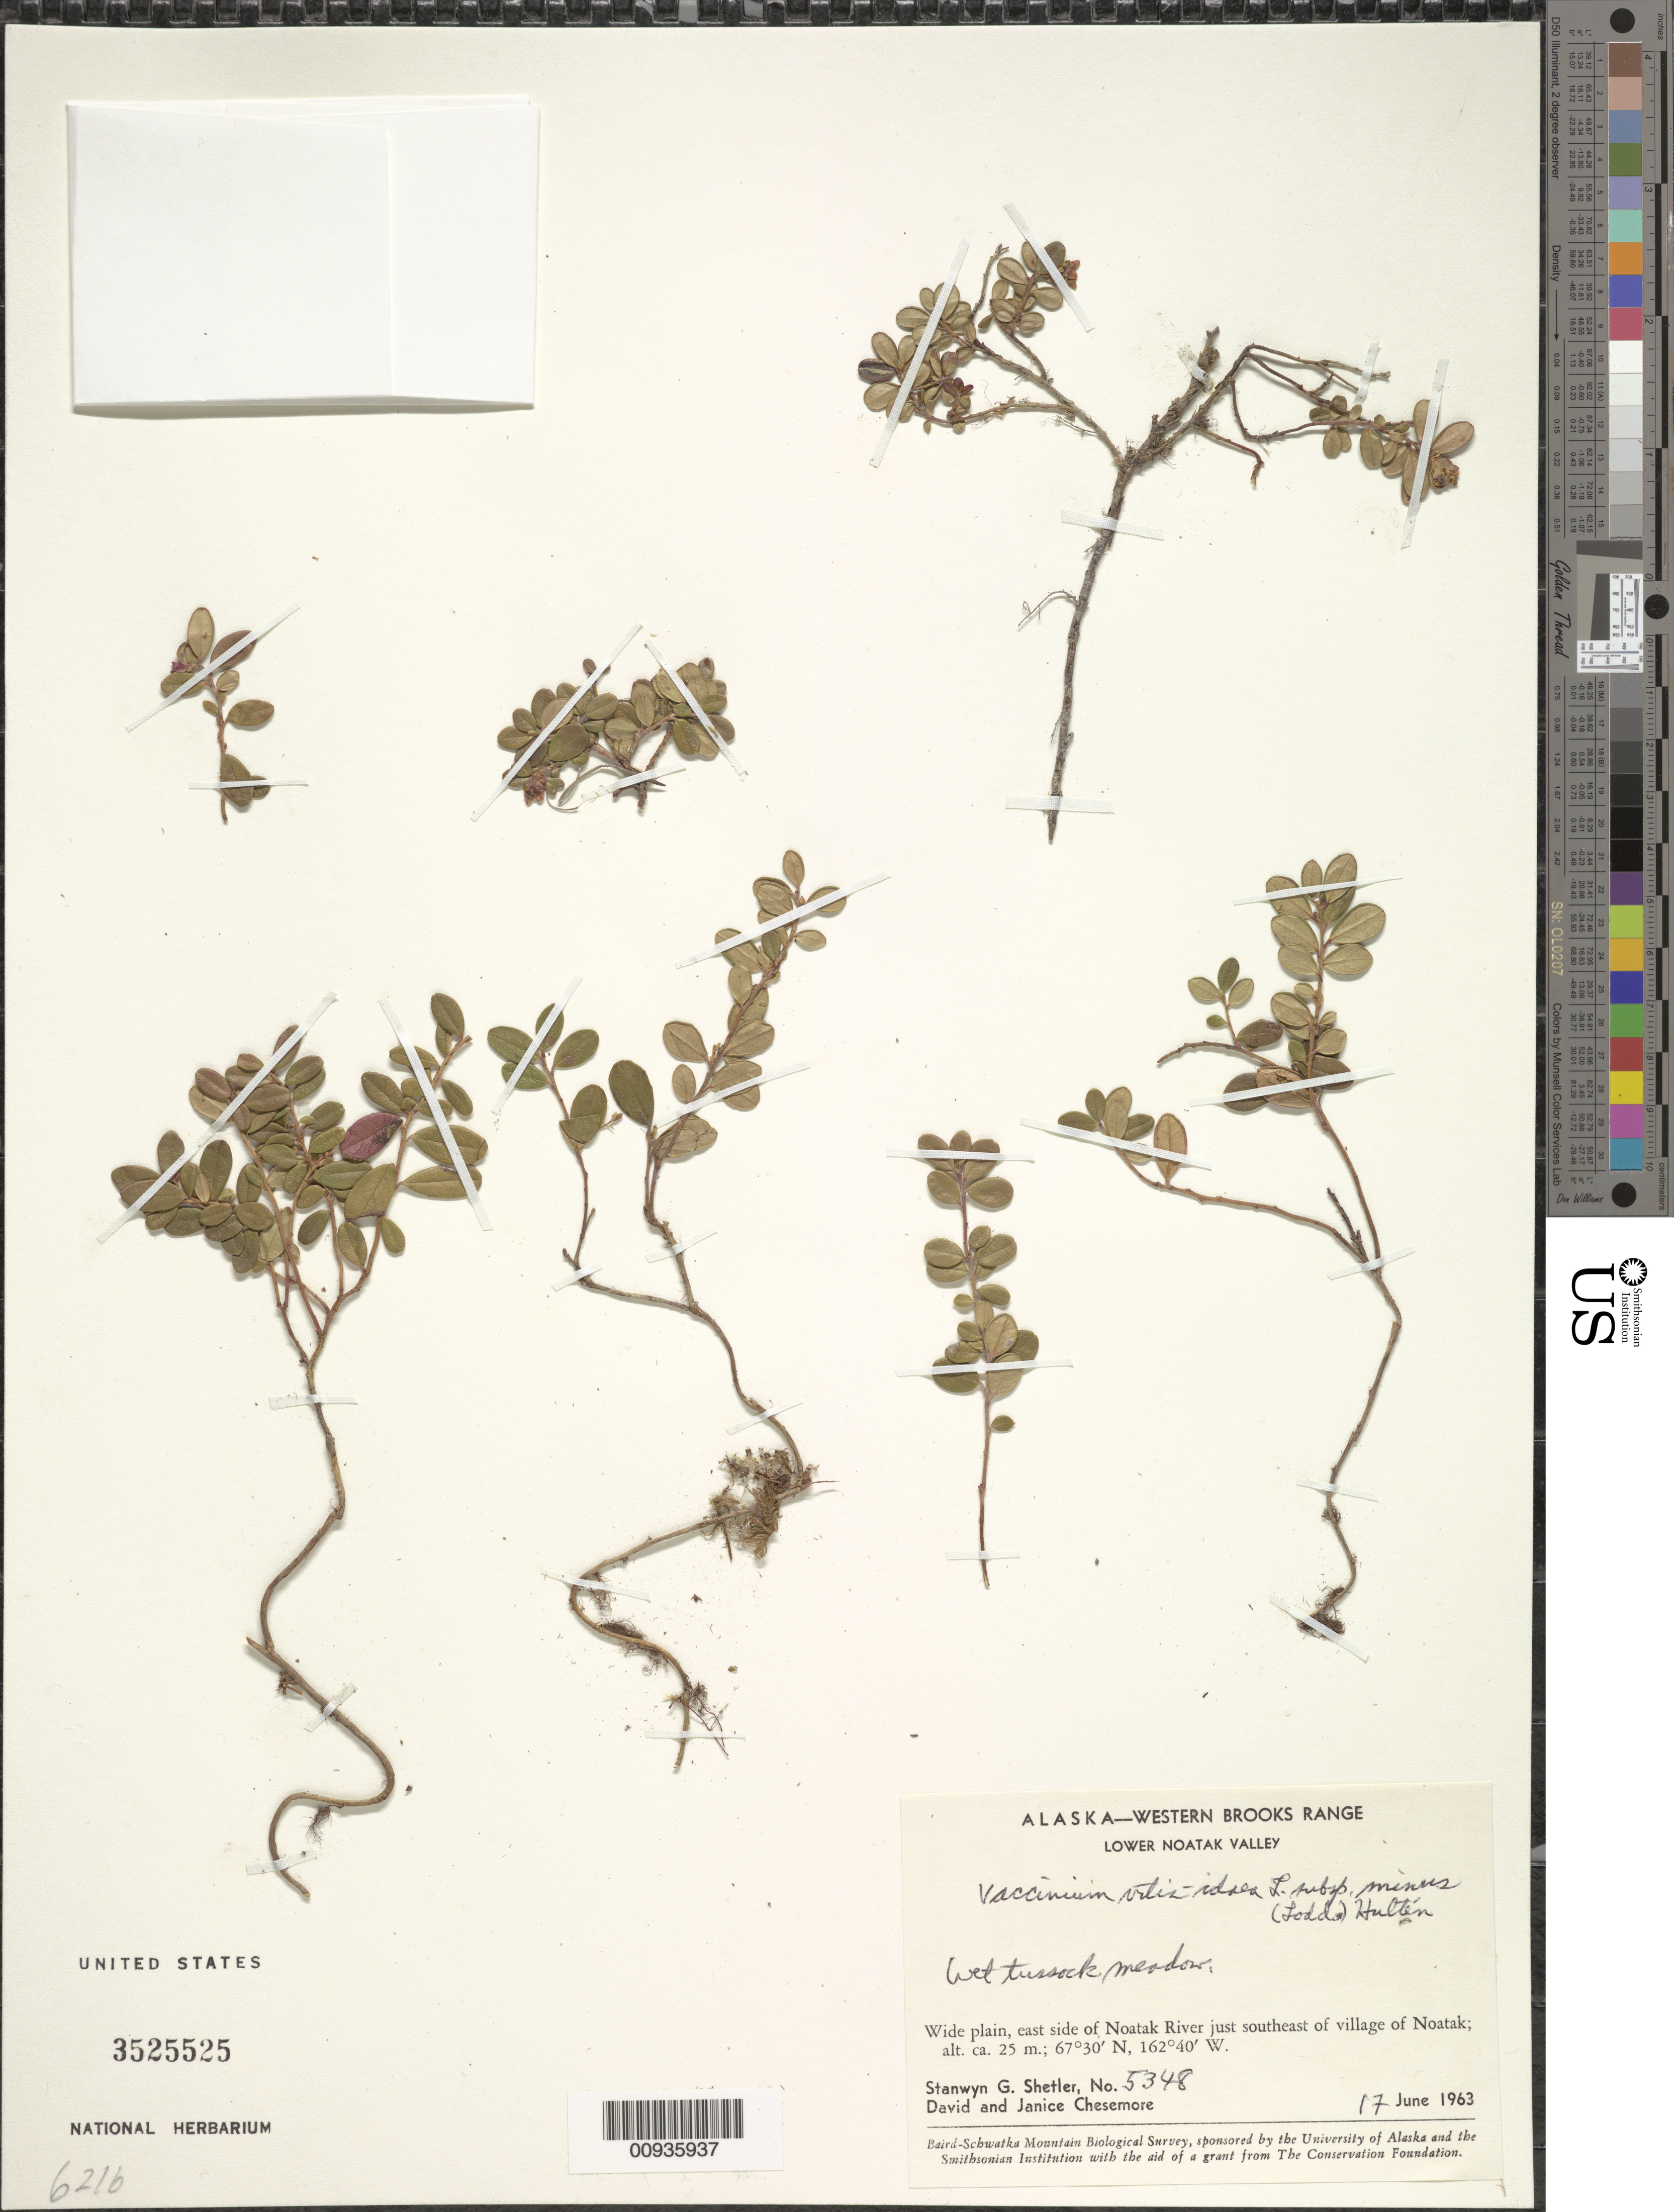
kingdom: Plantae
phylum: Tracheophyta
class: Magnoliopsida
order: Ericales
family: Ericaceae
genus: Vaccinium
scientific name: Vaccinium vitis-idaea subsp. minus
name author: (Lodd.) Hultén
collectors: S. Shetler, D. Chesemore & J. Chesemore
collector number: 5348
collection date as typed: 17 Jun 1963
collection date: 1963-06-17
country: United States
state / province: Alaska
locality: East side of Noatak River just southeast of village of Noatak. Western Brooks Range, Lower Noatak Valley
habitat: Wide plain. Wet tussock meadow.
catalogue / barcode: US 3525525